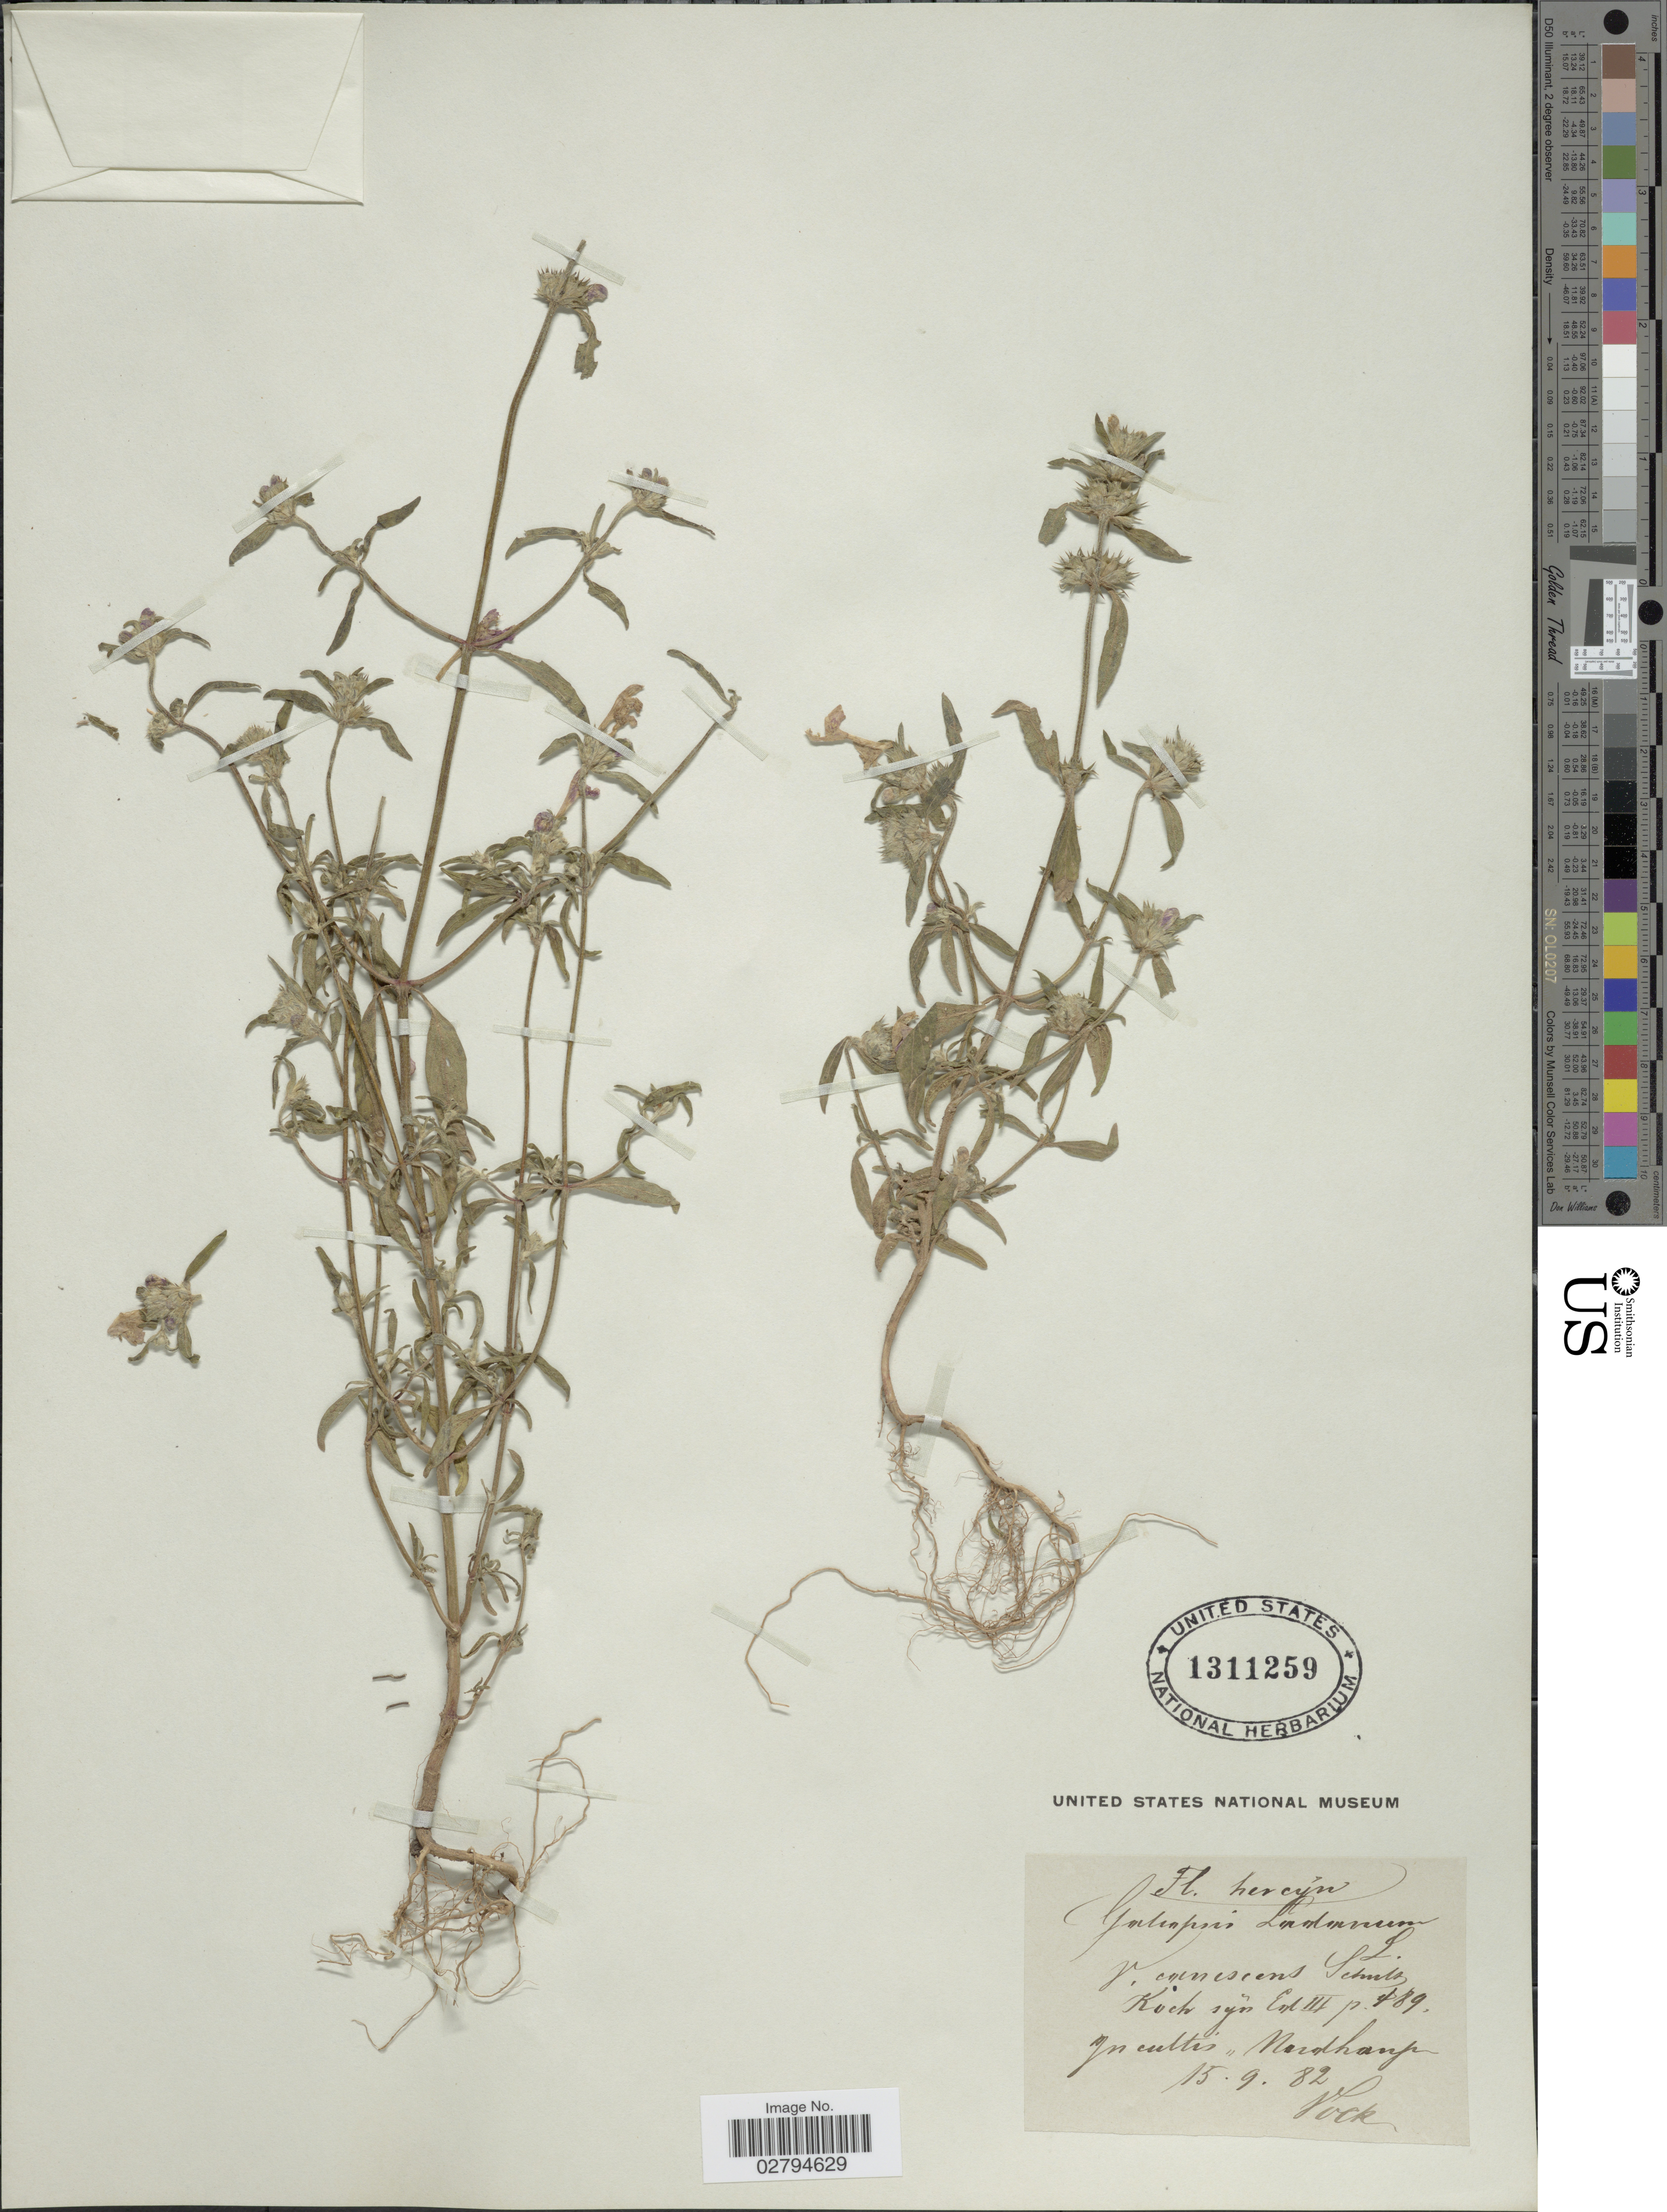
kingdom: Plantae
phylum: Tracheophyta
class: Magnoliopsida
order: Lamiales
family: Lamiaceae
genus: Galeopsis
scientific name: Galeopsis ladanum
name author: L.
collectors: Vock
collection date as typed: Transcribed d/m/y: 15/9/82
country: Germany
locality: Hercýn. Nordhausen.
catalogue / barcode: US 1311259